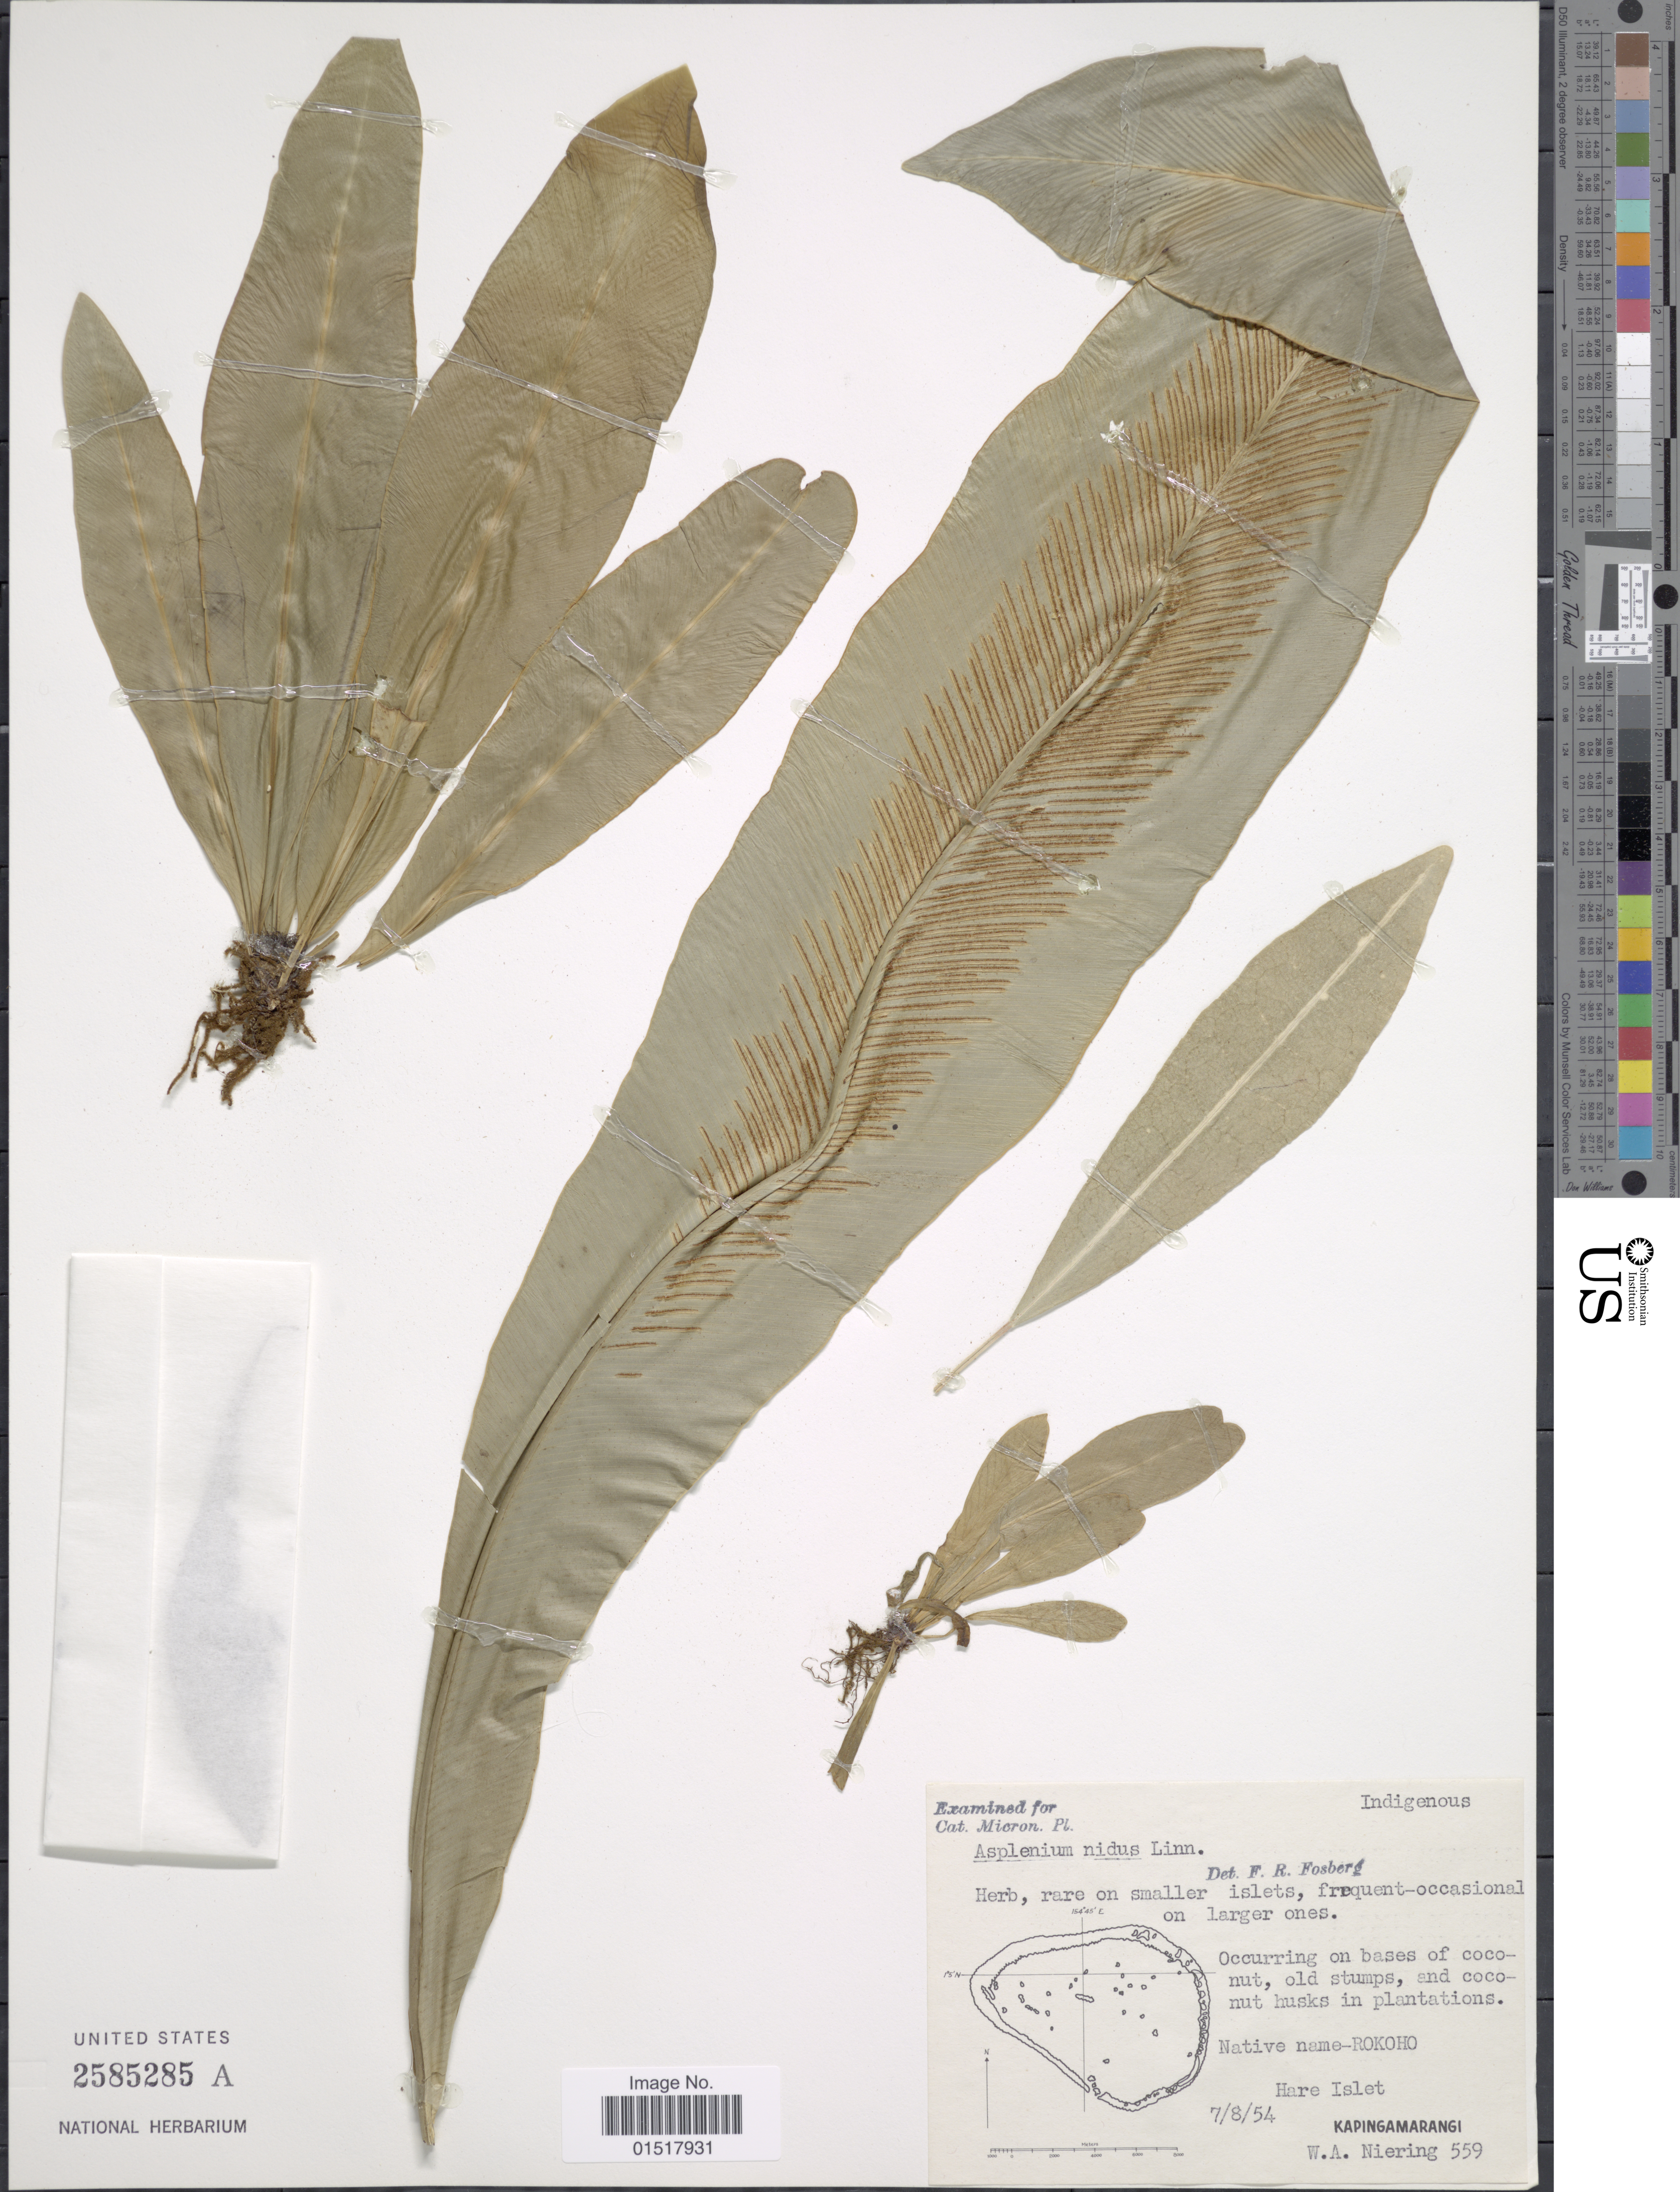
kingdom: Plantae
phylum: Tracheophyta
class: Polypodiopsida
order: Polypodiales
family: Aspleniaceae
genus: Asplenium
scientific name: Asplenium nidus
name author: L.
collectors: W. Niering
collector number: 559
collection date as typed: Transcribed d/m/y: 7/8/54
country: Micronesia, Federated States of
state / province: Pohnpei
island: Kapingamarangi Atoll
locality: Hare Islet, Kapingamarangi.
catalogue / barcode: US 2585285A